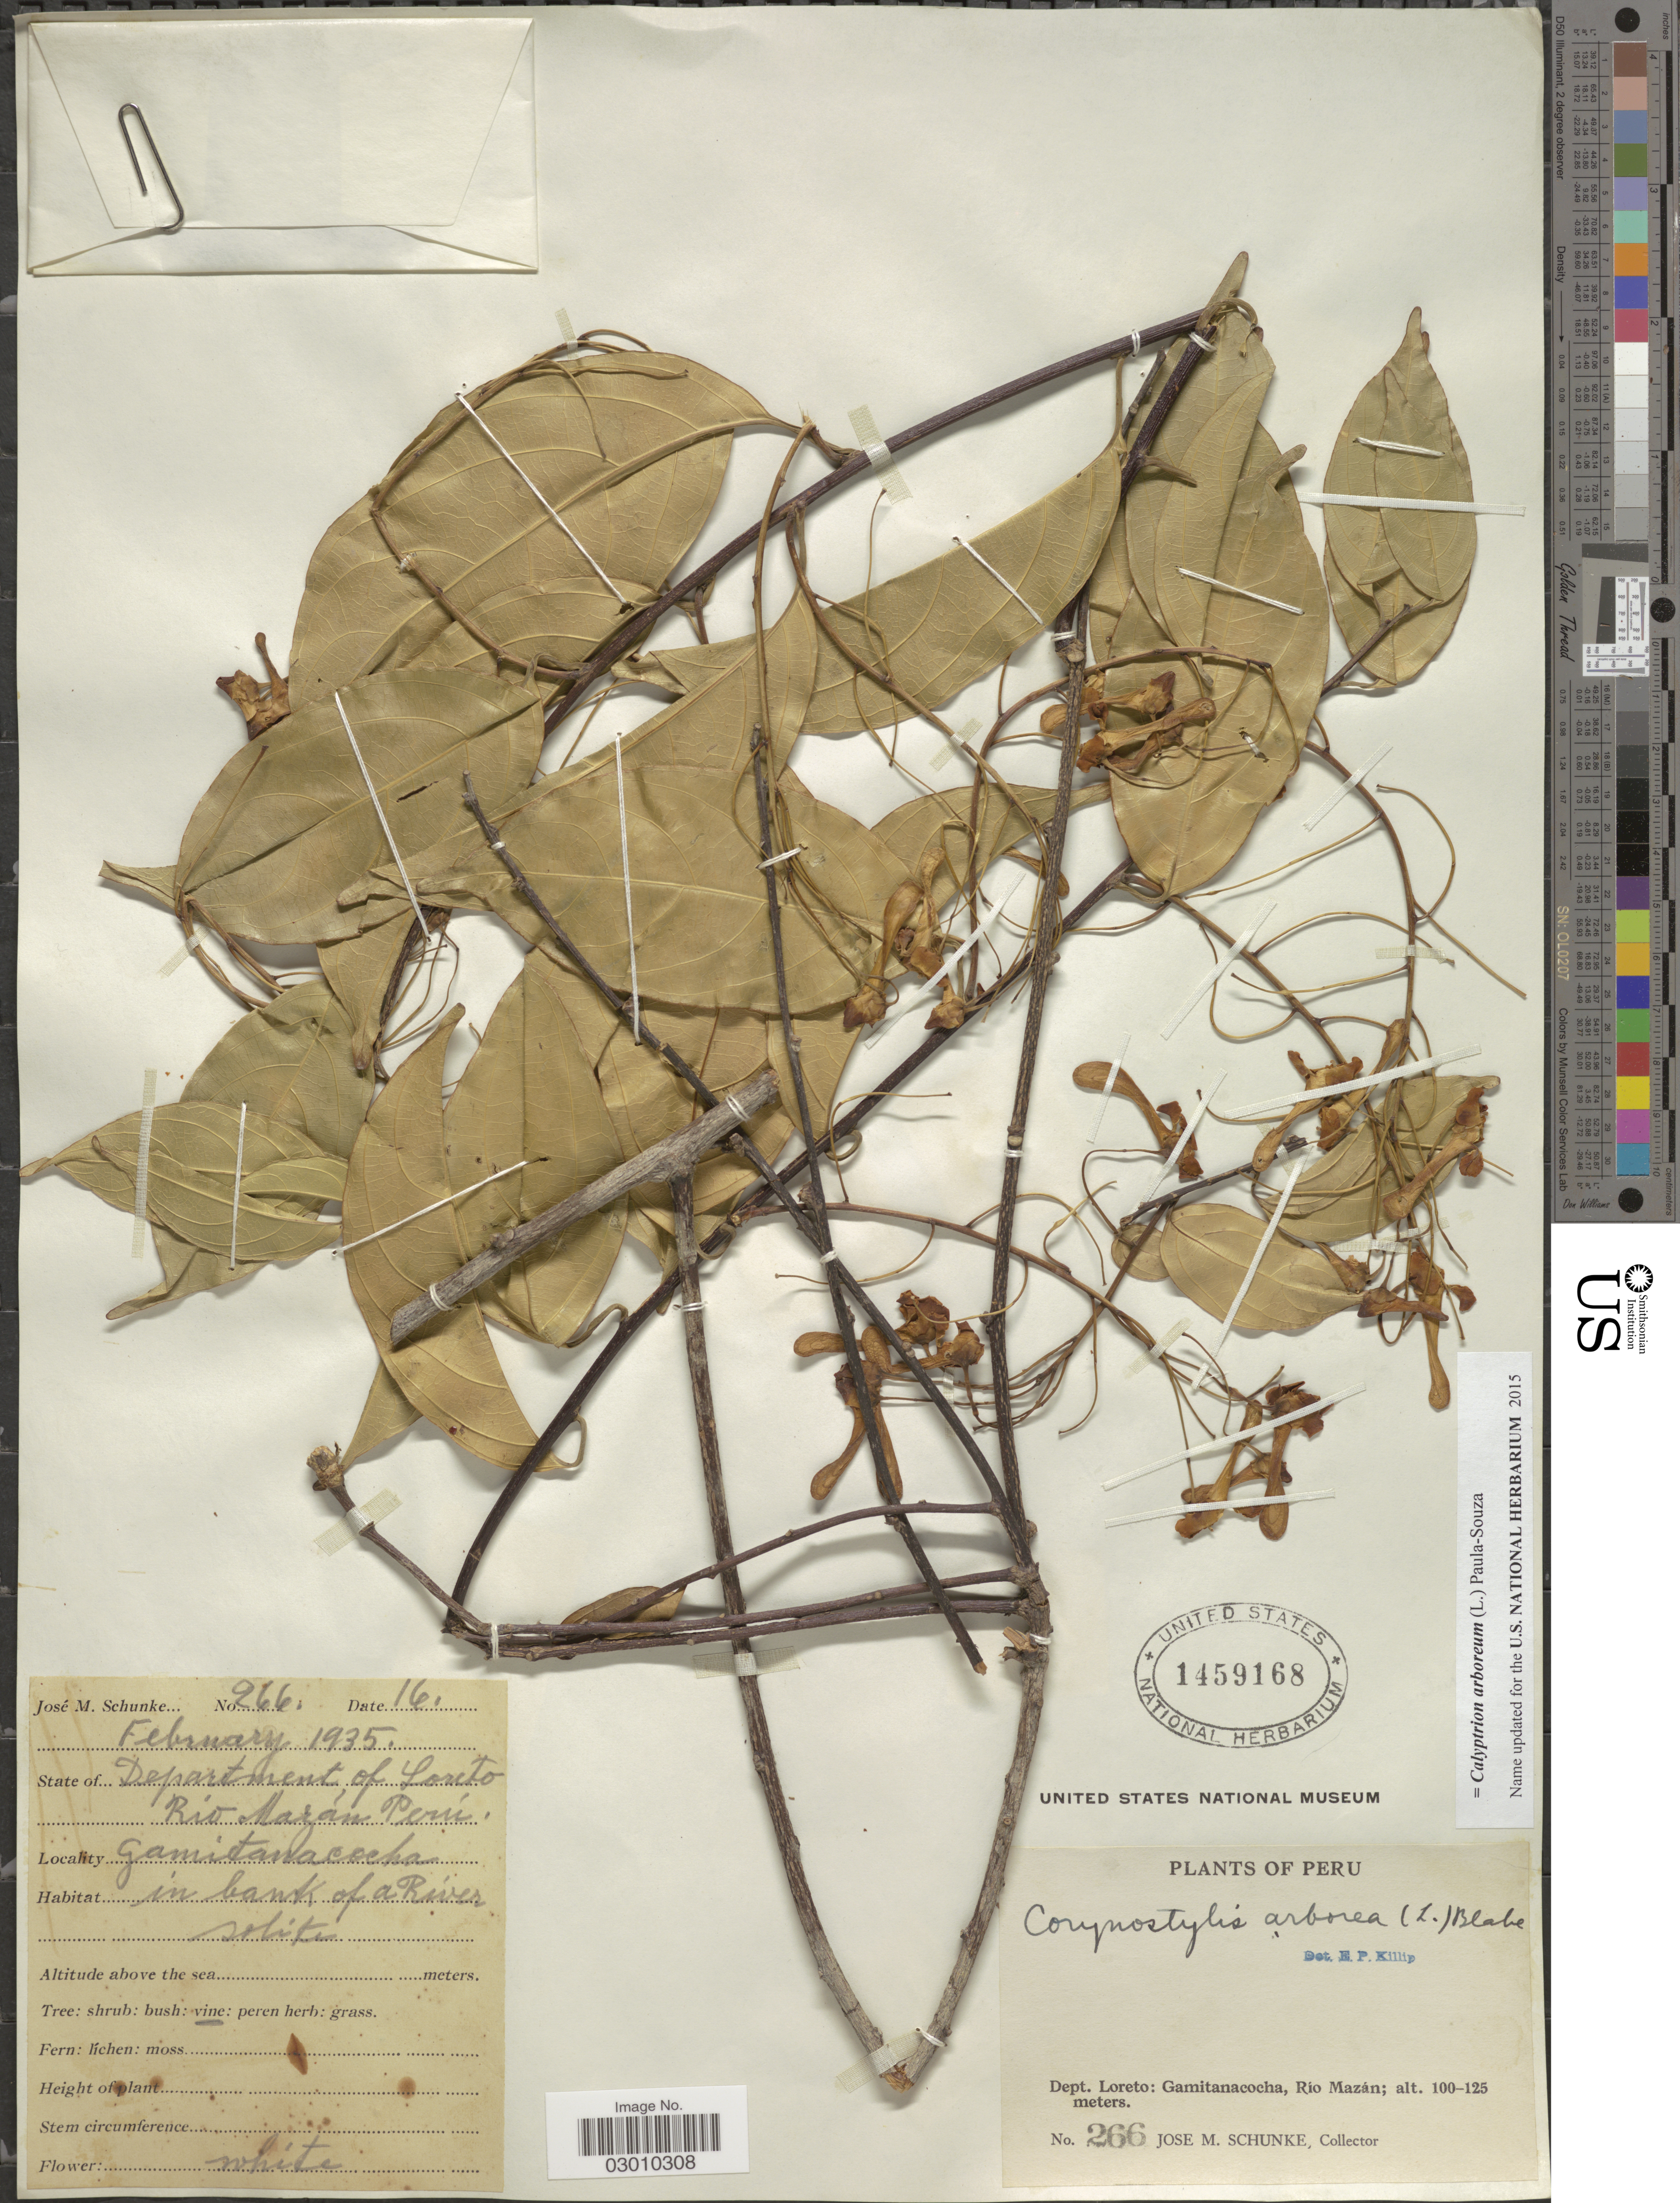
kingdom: Plantae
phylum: Tracheophyta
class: Magnoliopsida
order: Malpighiales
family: Violaceae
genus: Calyptrion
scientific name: Calyptrion arboreum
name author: (L.) Paula-Souza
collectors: J. M. Schunke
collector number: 266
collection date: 1935-02-16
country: Peru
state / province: Loreto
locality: Dept. Loreto: Gamitanacocha, Río Mazán.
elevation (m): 100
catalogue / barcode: US 1459168